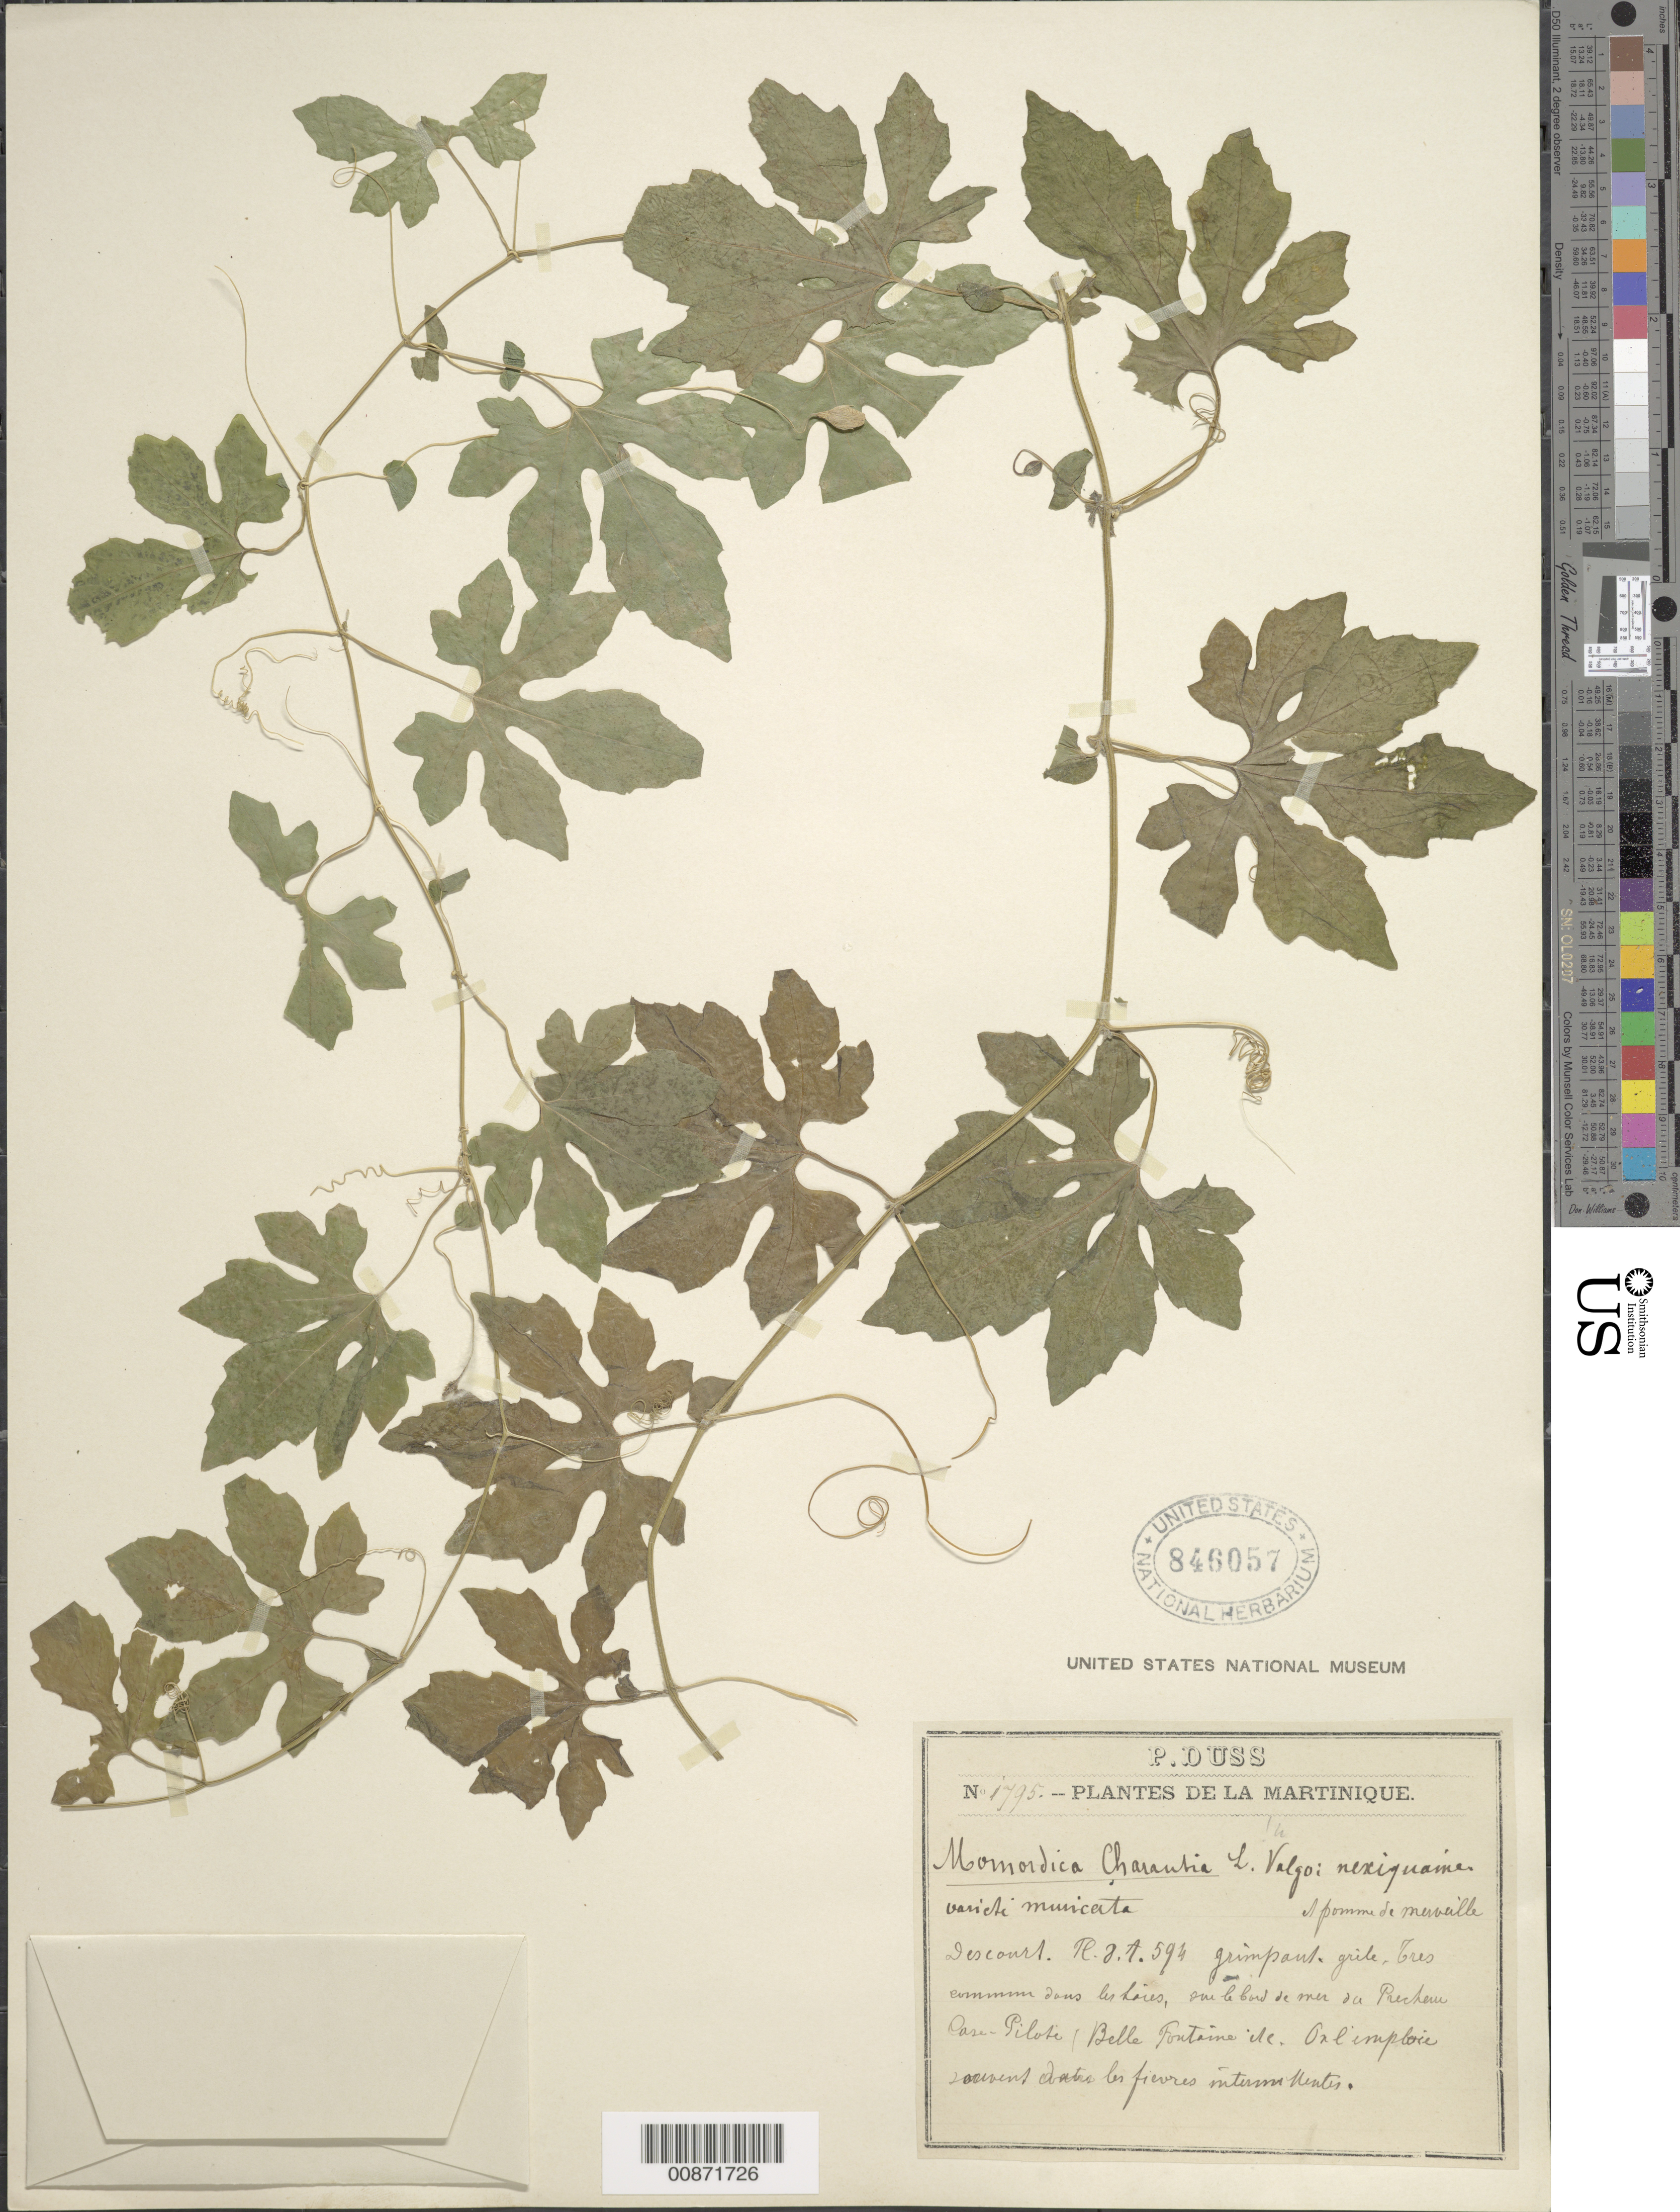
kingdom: Plantae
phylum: Tracheophyta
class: Magnoliopsida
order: Cucurbitales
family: Cucurbitaceae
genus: Momordica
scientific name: Momordica charantia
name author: L.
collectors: Père Duss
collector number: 1795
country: Martinique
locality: Case - Pilote/ Belle Fontaine ile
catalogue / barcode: US 846057